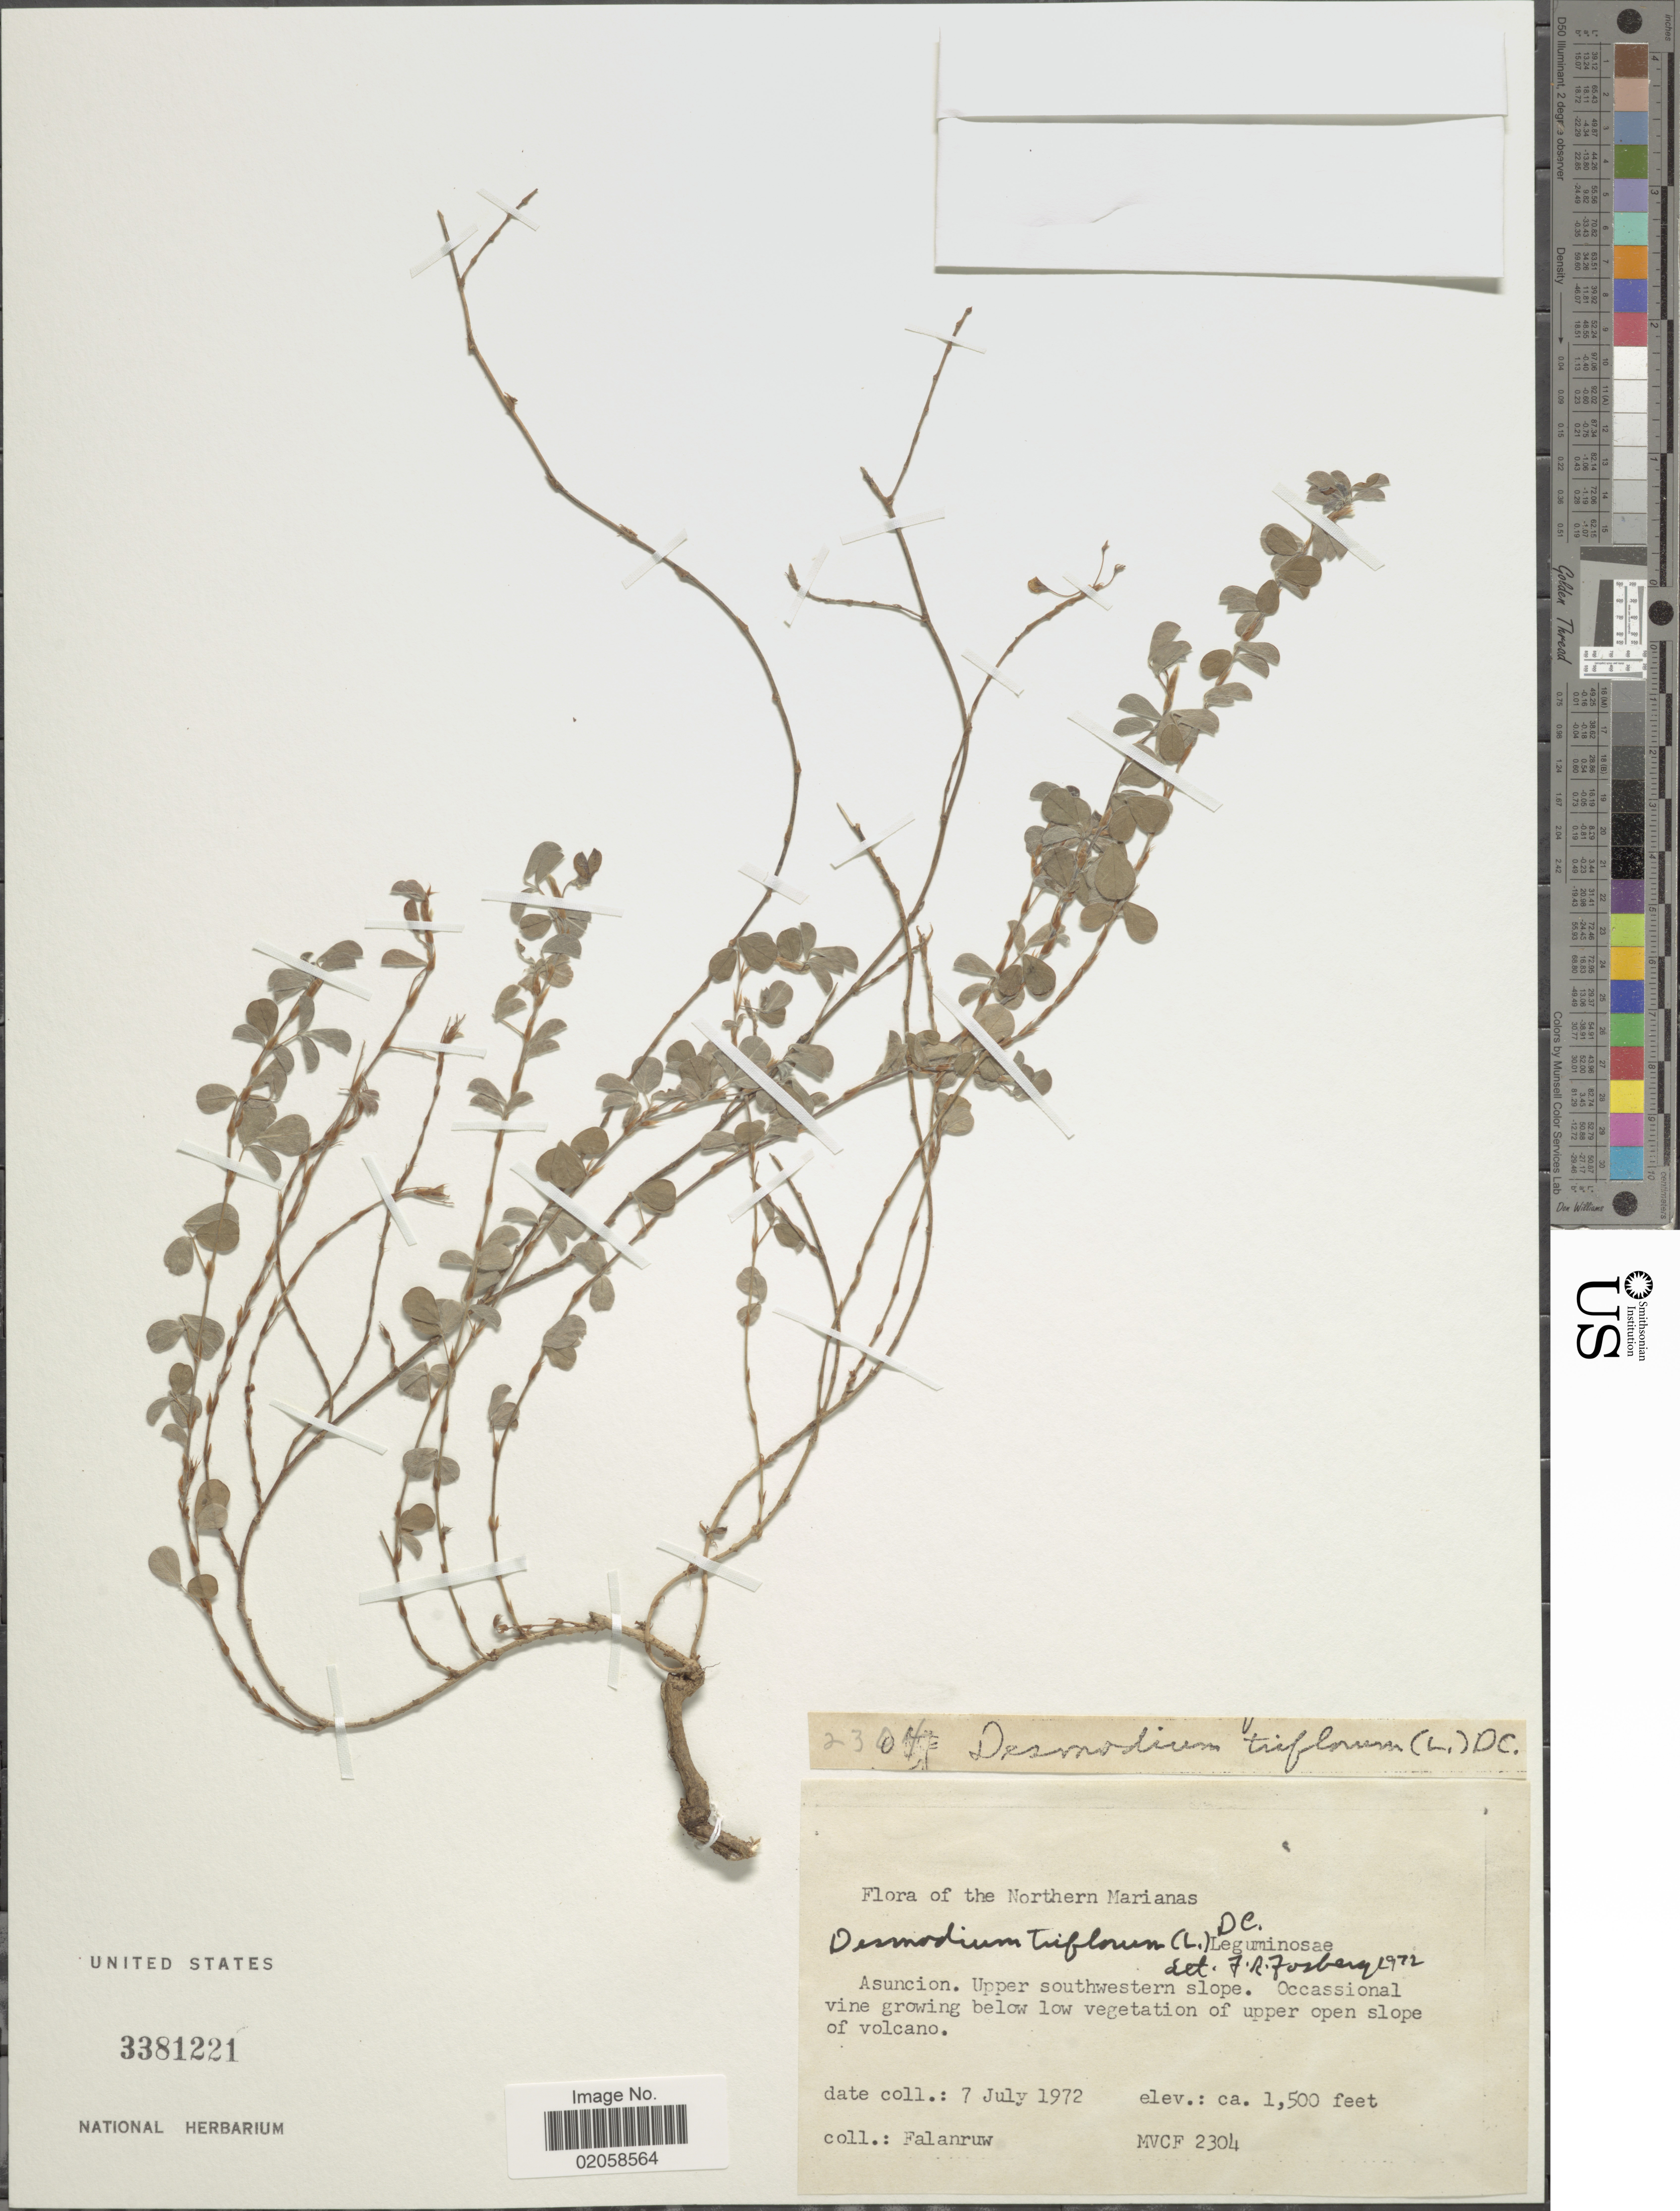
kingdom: Plantae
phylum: Tracheophyta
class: Magnoliopsida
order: Fabales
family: Fabaceae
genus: Grona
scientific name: Grona triflora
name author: (L.) H. Ohashi & K. Ohashi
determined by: Strong, Mark T., (BOT), Smithsonian Institution - National Museum of Natural History (UNITED STATES)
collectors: M. V. Falanruw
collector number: MVCF2304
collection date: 1972-07-07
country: Northern Mariana Islands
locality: Asuncion, Upper southwestern slope, upper open slope of volcano.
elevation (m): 457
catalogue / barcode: US 3381221